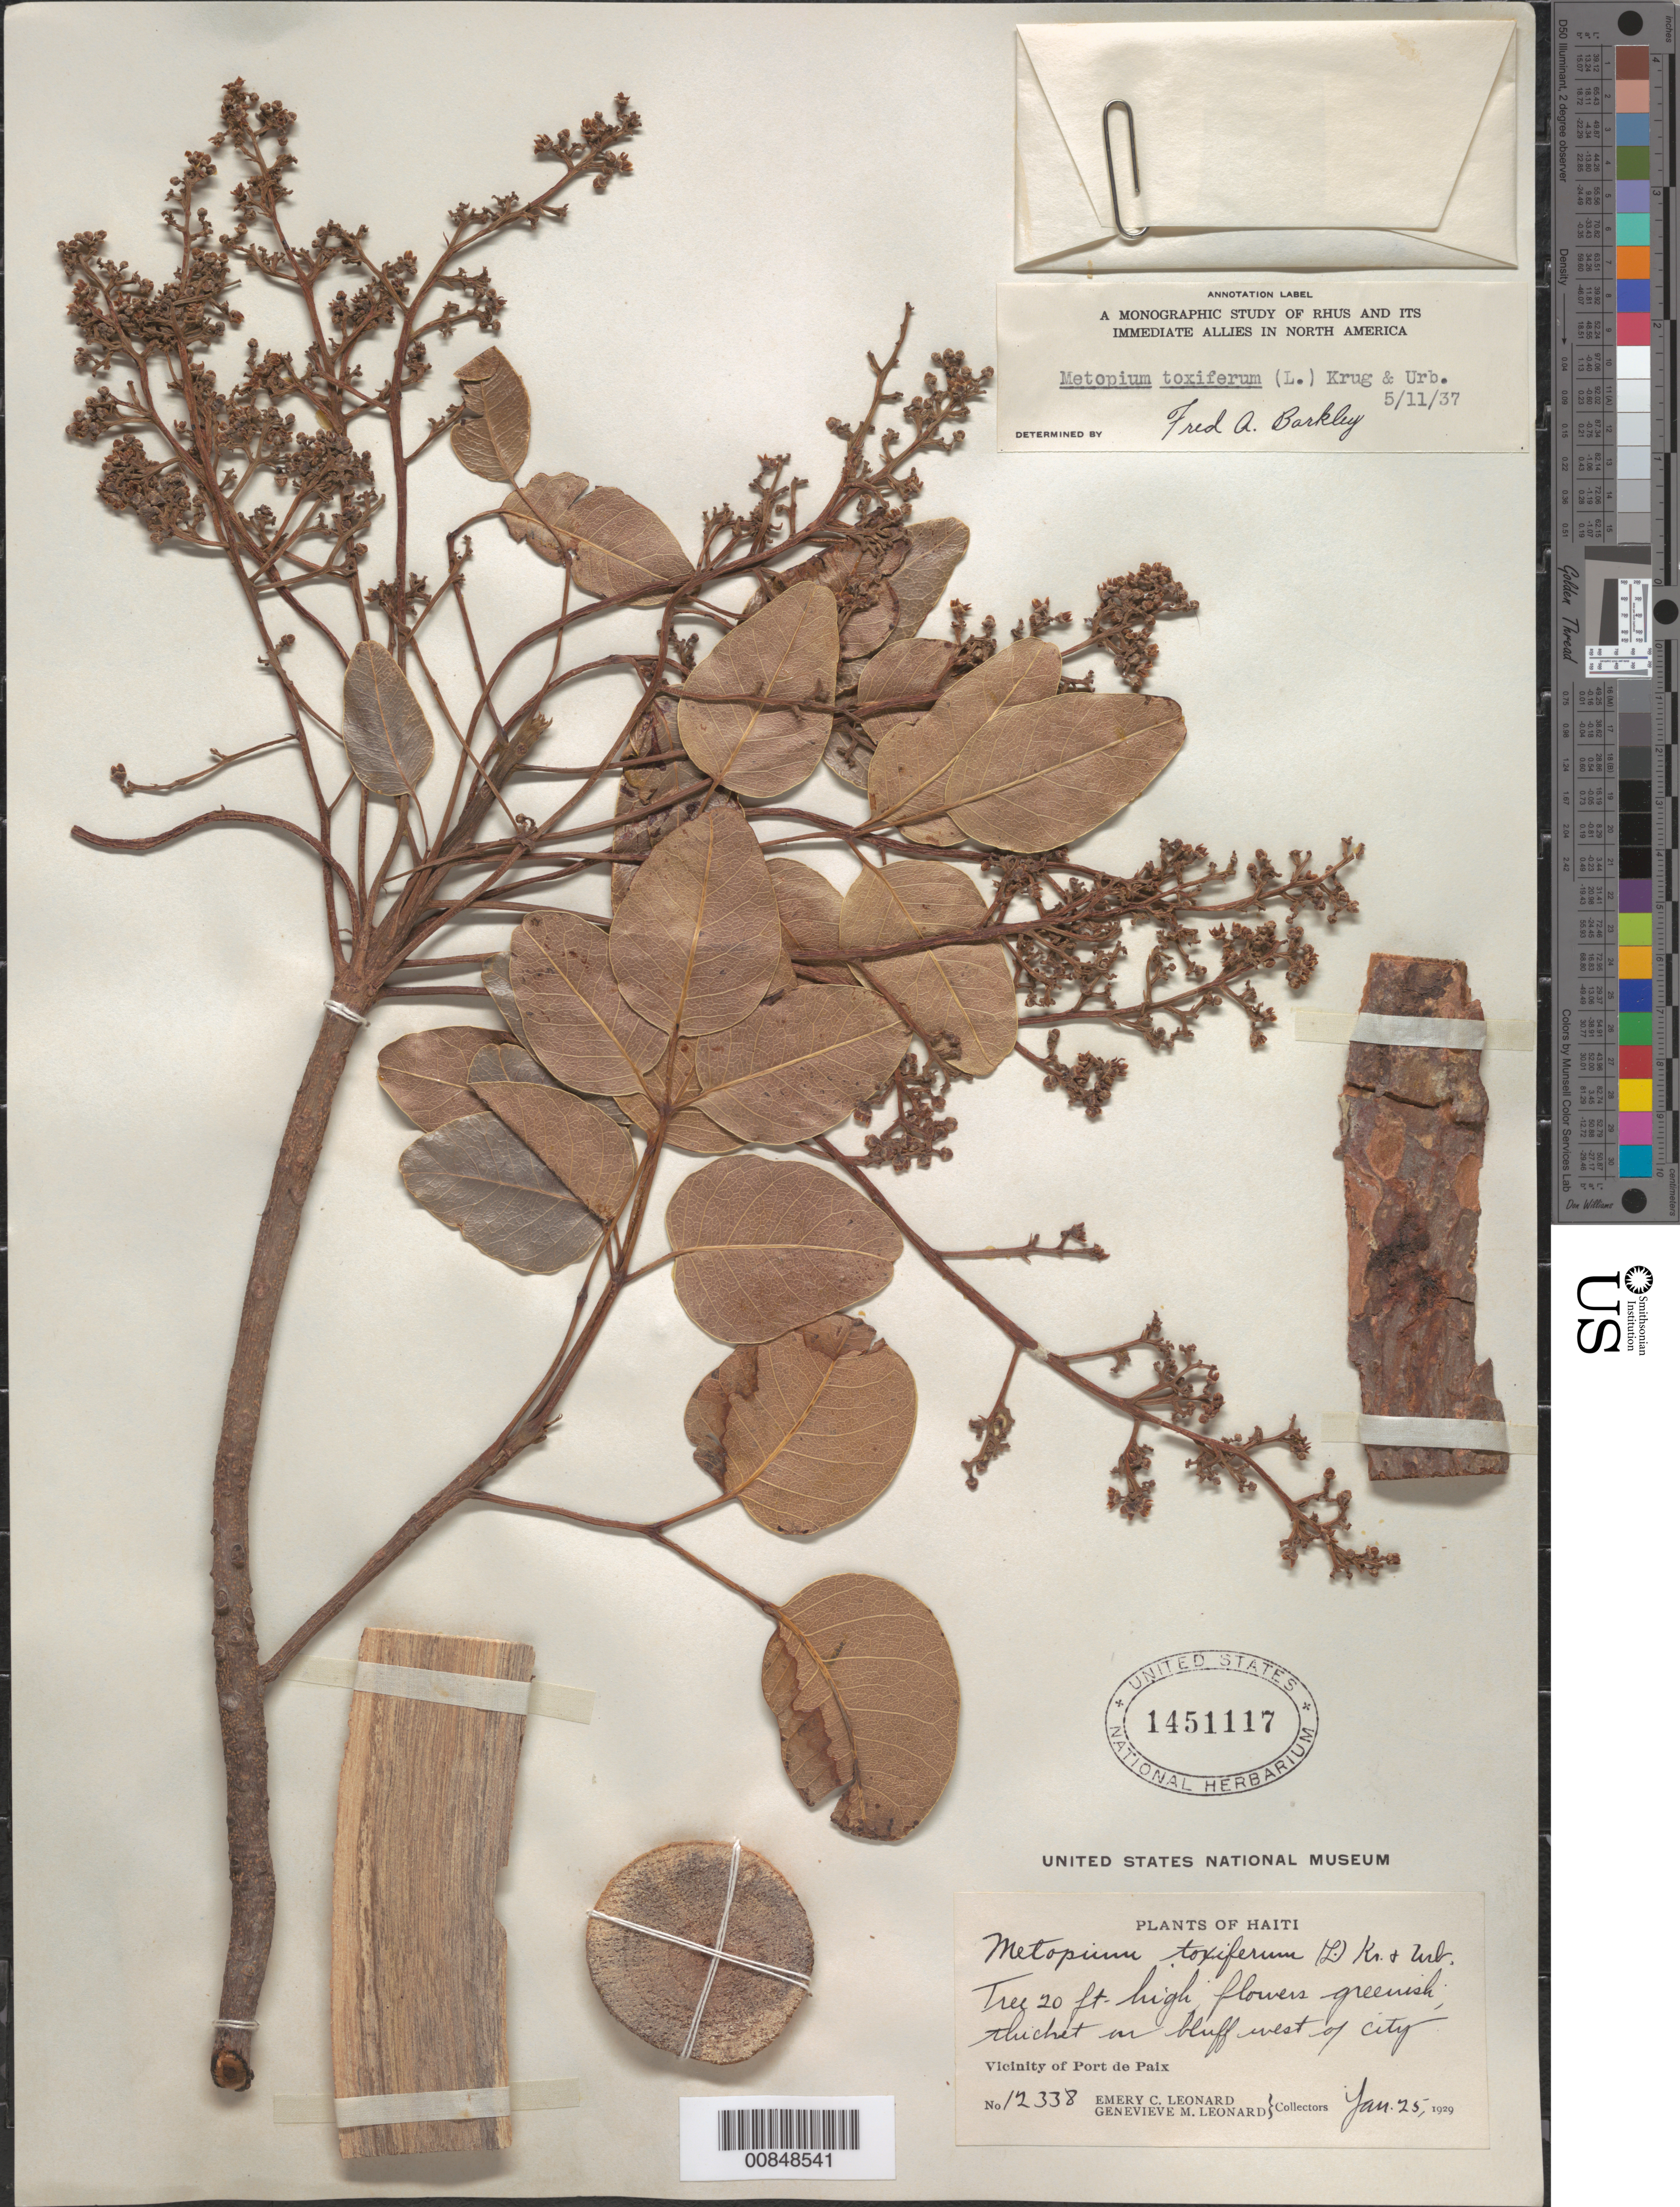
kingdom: Plantae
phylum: Tracheophyta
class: Magnoliopsida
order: Sapindales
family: Anacardiaceae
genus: Metopium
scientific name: Metopium toxiferum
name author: (L.) Krug & Urb.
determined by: Barkley, F. A.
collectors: E. C. Leonard & G. M. Leonard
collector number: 12338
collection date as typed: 25 Jan 1929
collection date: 1929-01-25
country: Haiti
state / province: Nord-Ouest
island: Hispaniola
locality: Vicinity of Port de Paix, bluff W of city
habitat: In thickets on buff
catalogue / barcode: US 1451117